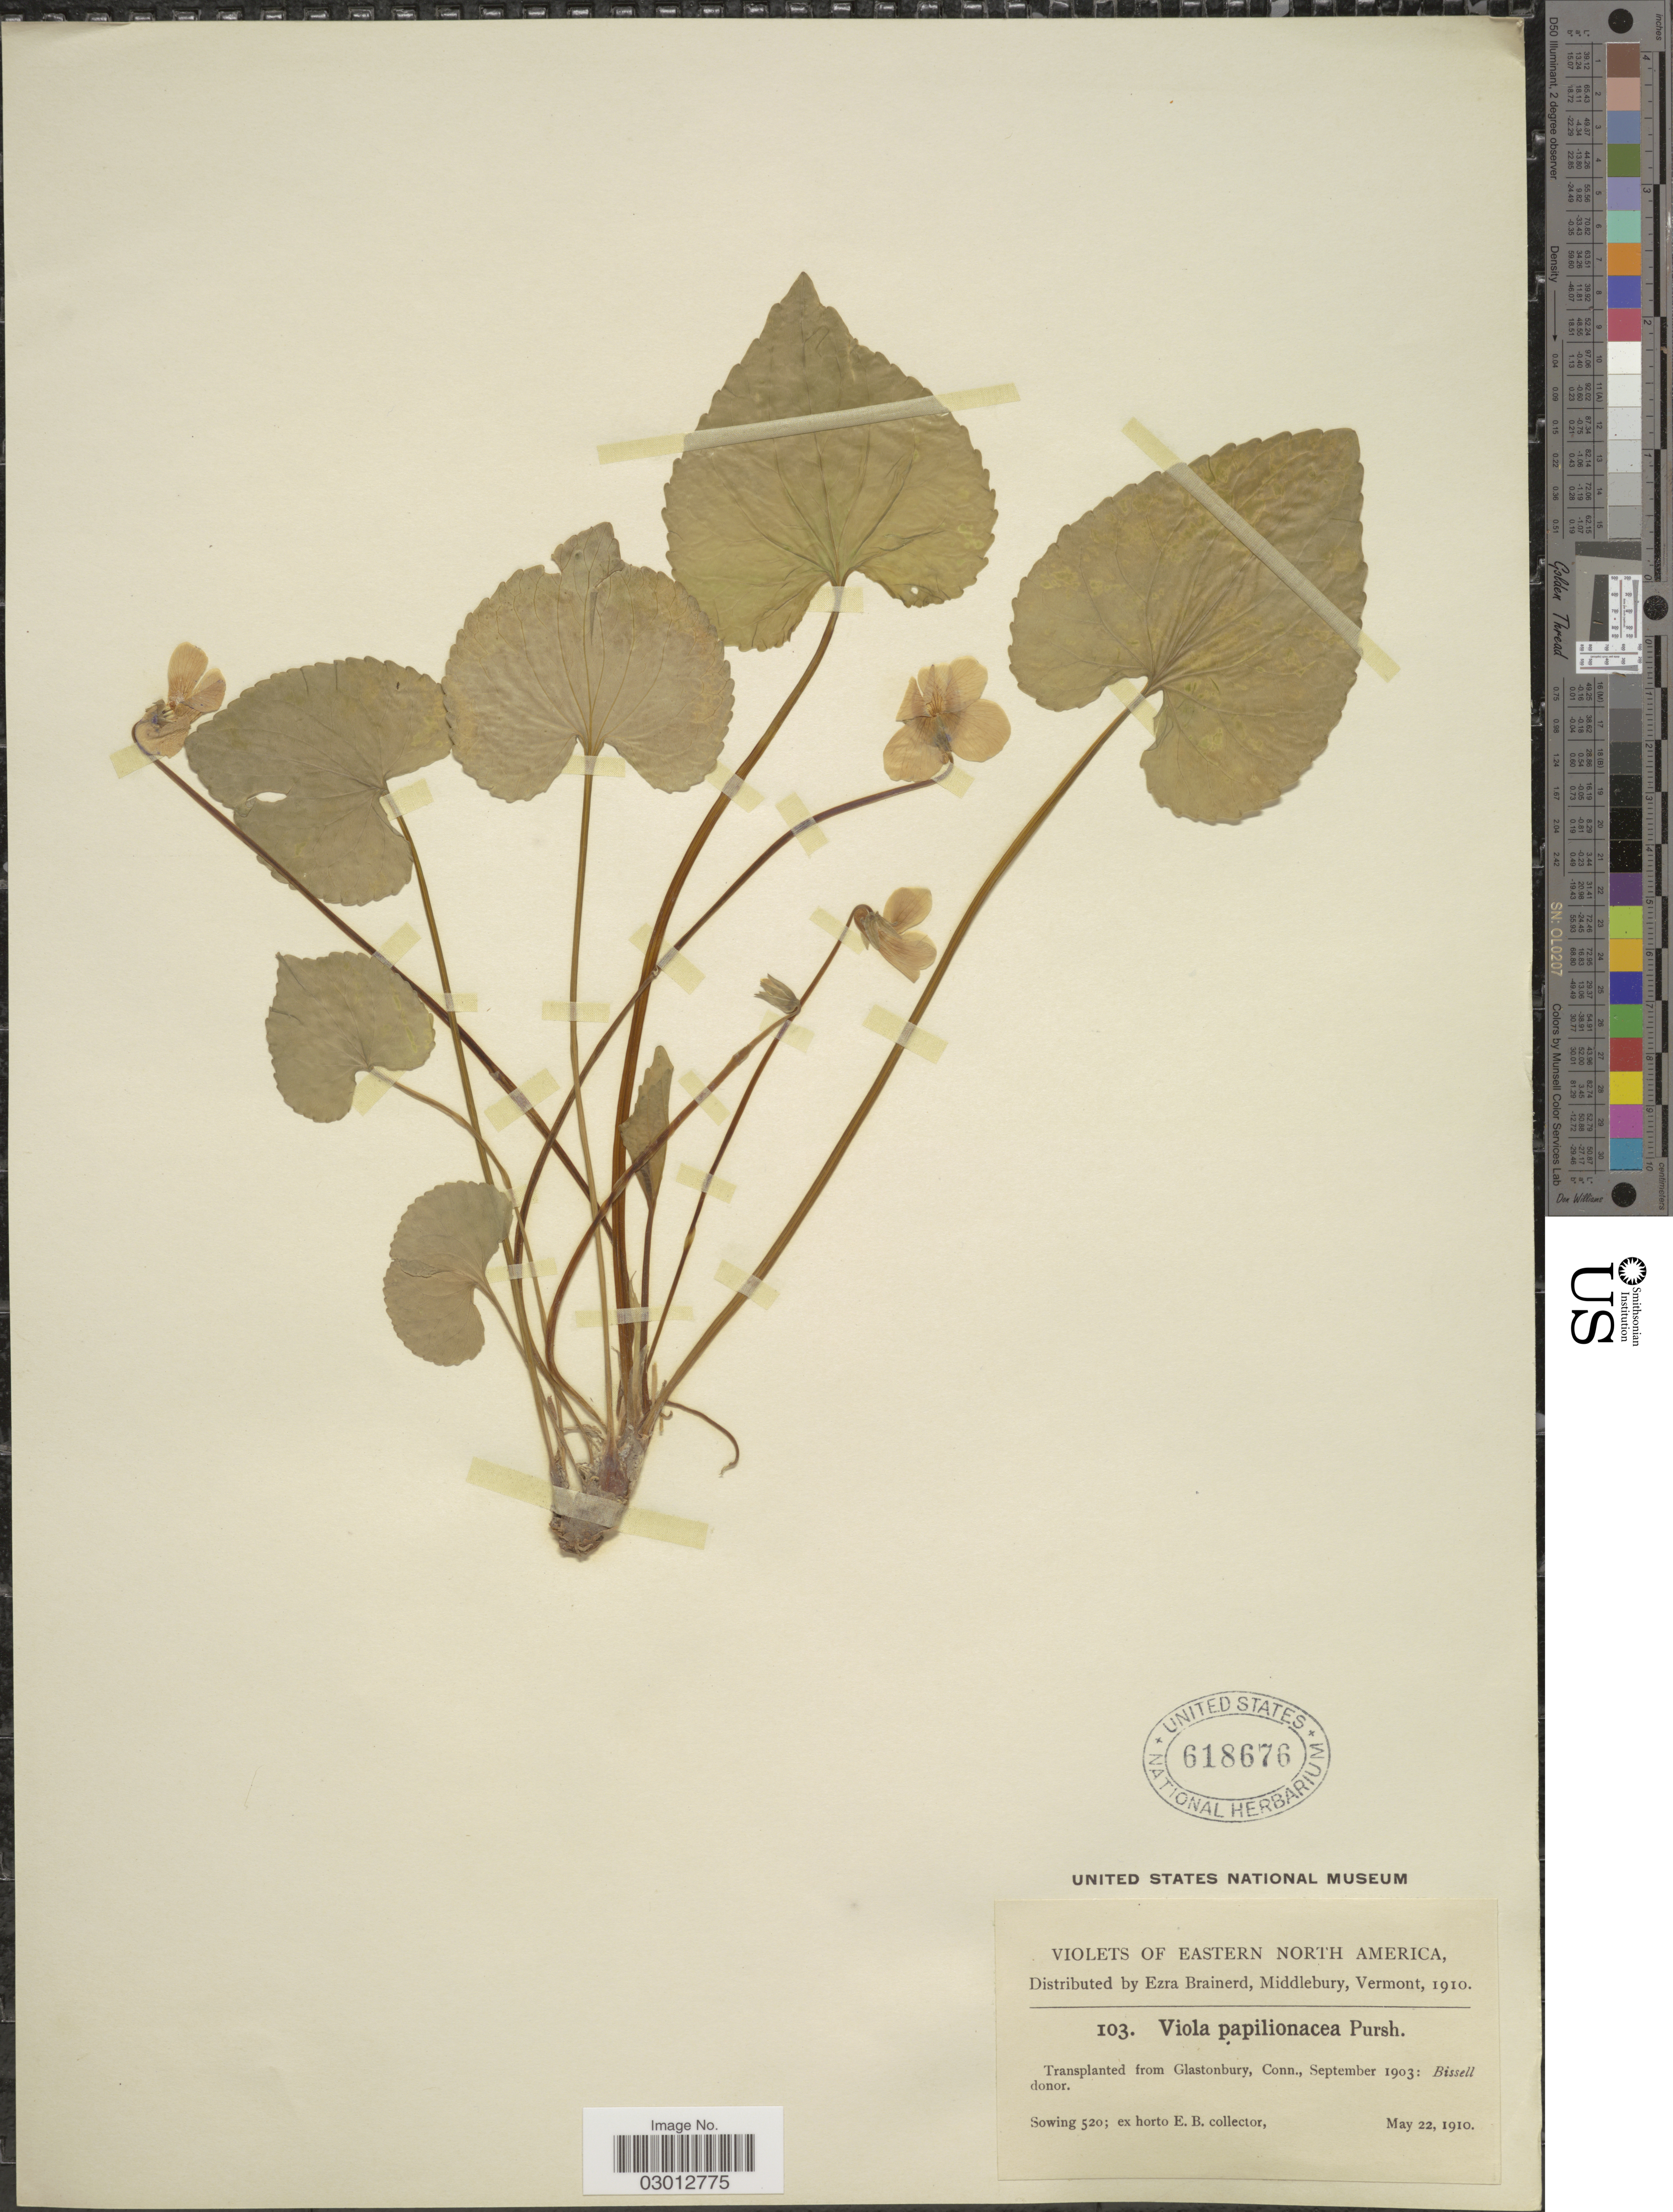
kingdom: Plantae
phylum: Tracheophyta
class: Magnoliopsida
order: Malpighiales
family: Violaceae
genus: Viola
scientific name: Viola papilionacea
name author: Pursh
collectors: ex herb. Ezra Brainerd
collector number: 103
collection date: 1910-05-22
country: United States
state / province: Connecticut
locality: Eastern North America. Transplanted from Glastonbury, Conn.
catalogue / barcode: US 618676